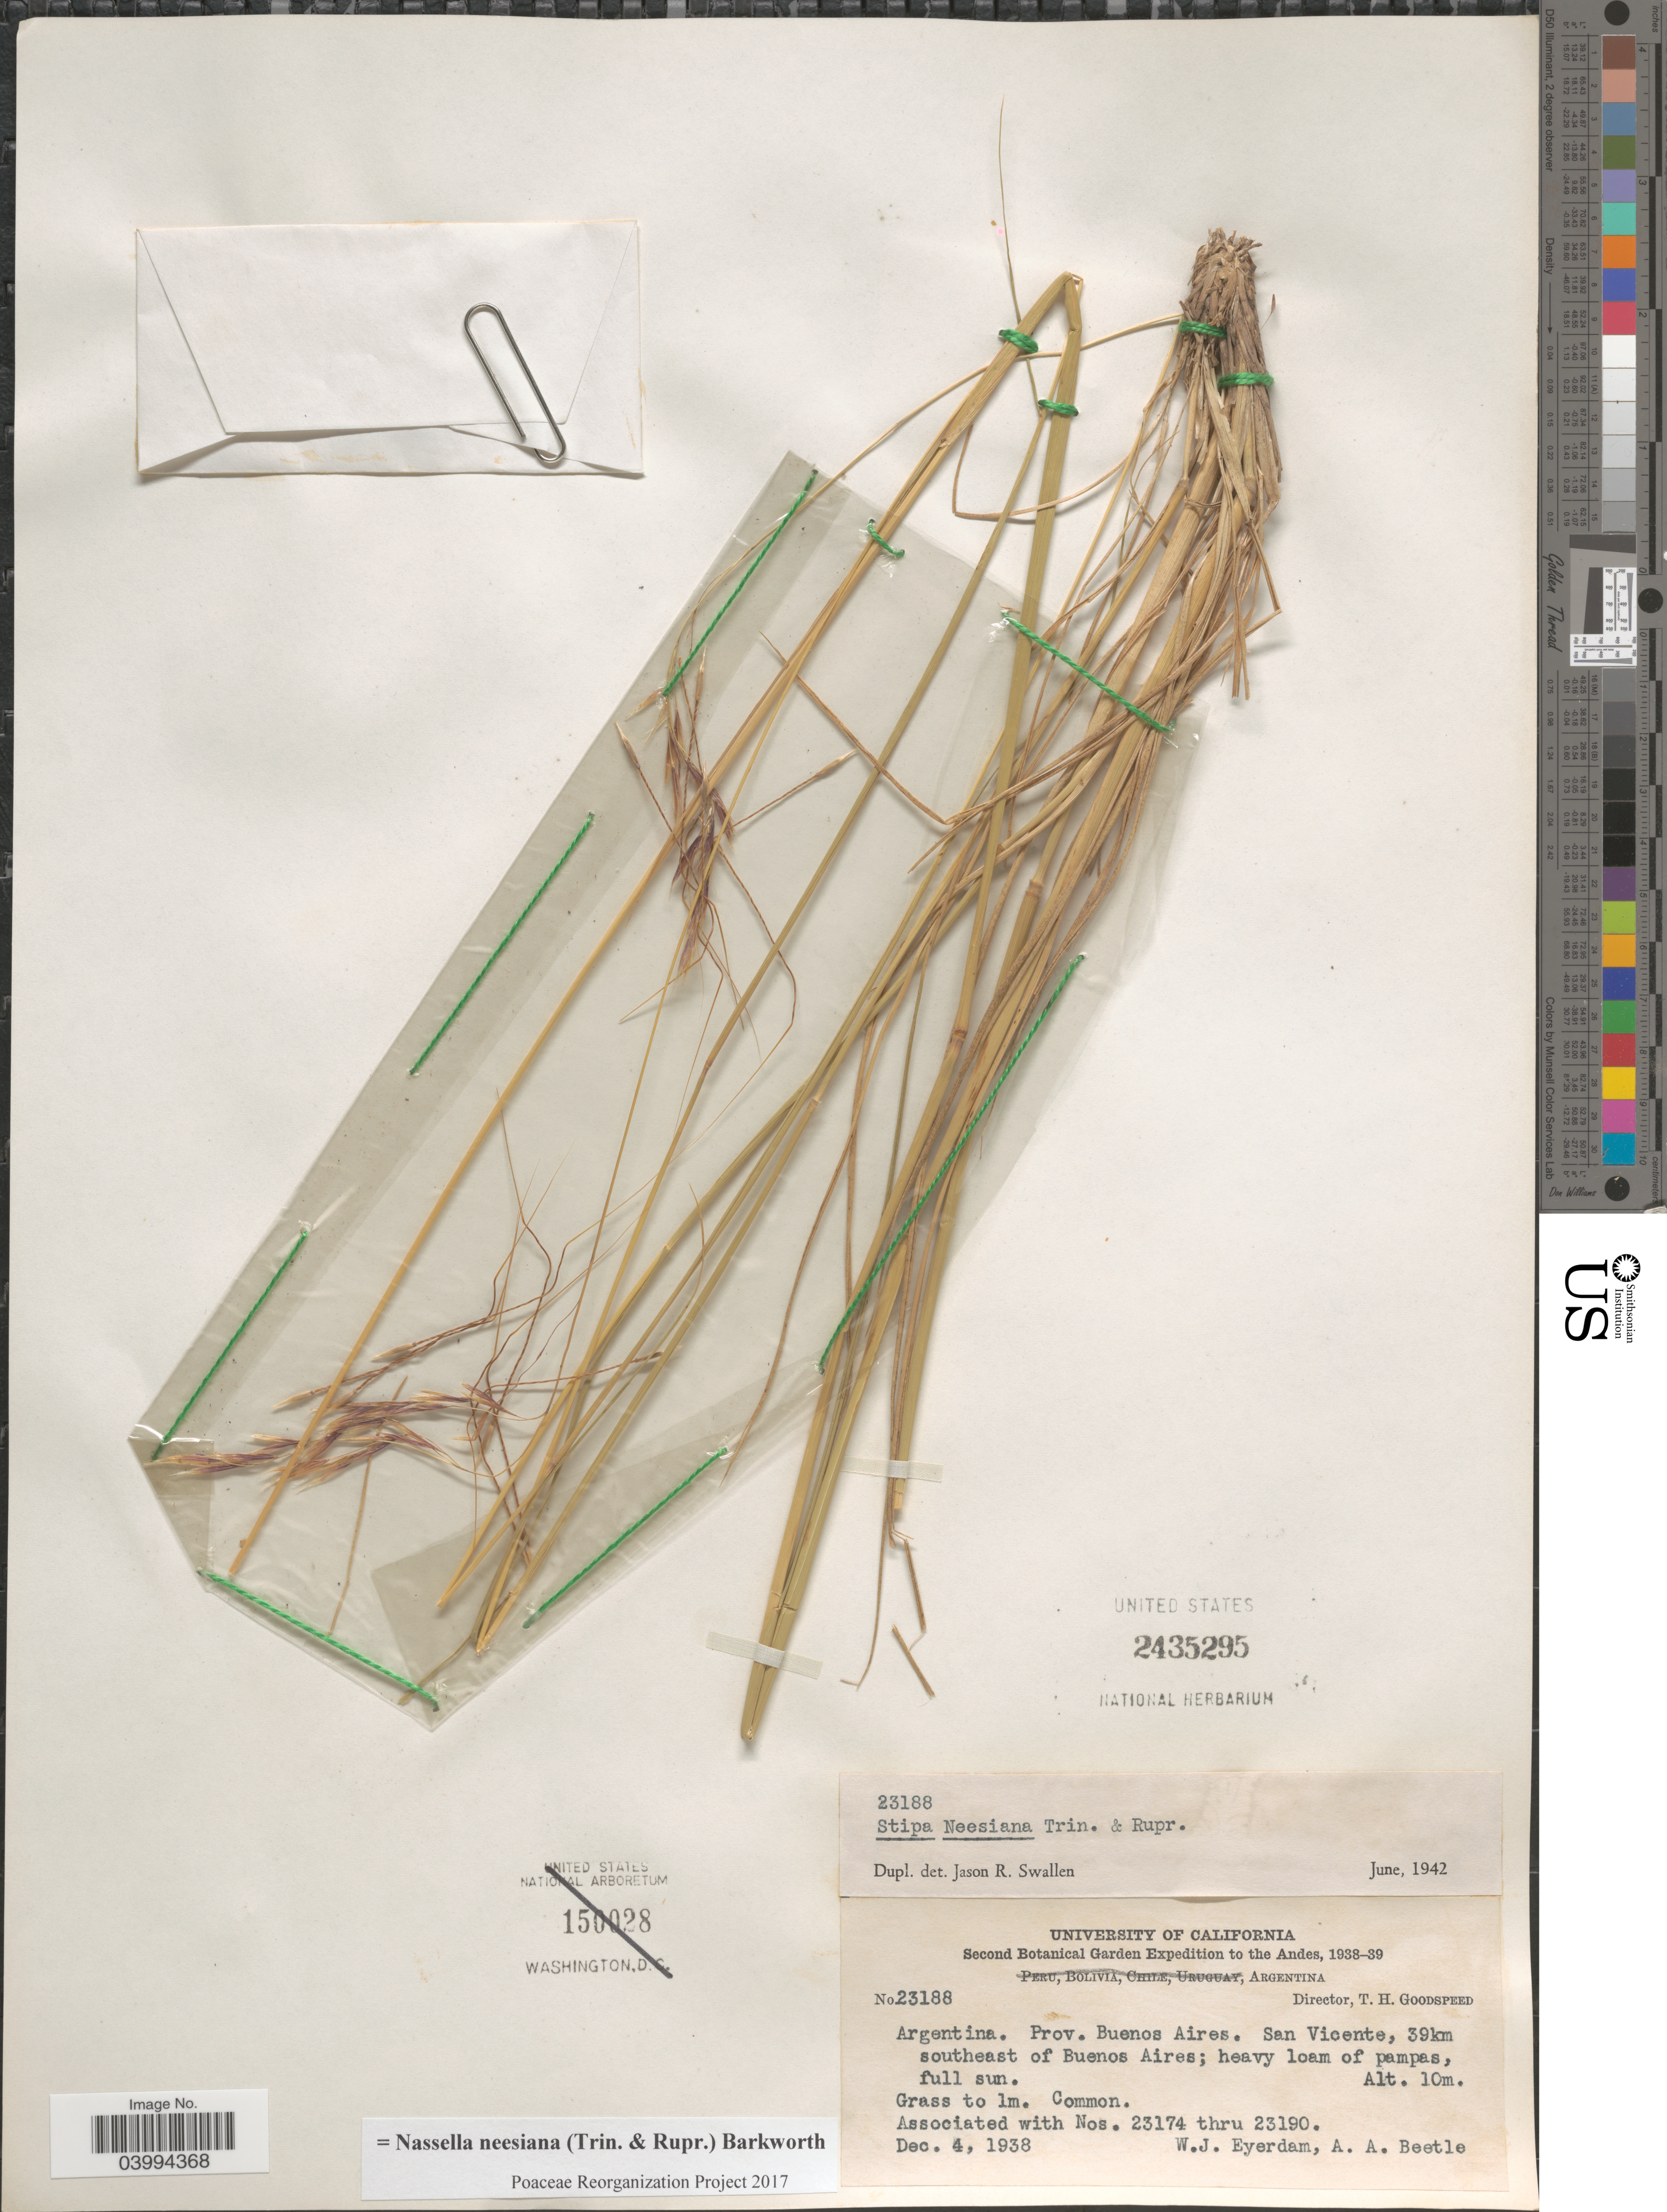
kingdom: Plantae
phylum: Tracheophyta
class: Liliopsida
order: Poales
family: Poaceae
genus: Nassella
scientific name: Nassella neesiana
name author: (Trin. & Rupr.) Barkworth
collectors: W. J. Eyerdam & A. A. Beetle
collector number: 23188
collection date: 1938-12-04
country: Argentina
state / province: Buenos Aires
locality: The Andes. San Vicente, 39km southeast of Buenos Aires.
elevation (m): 10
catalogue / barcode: US 2435295